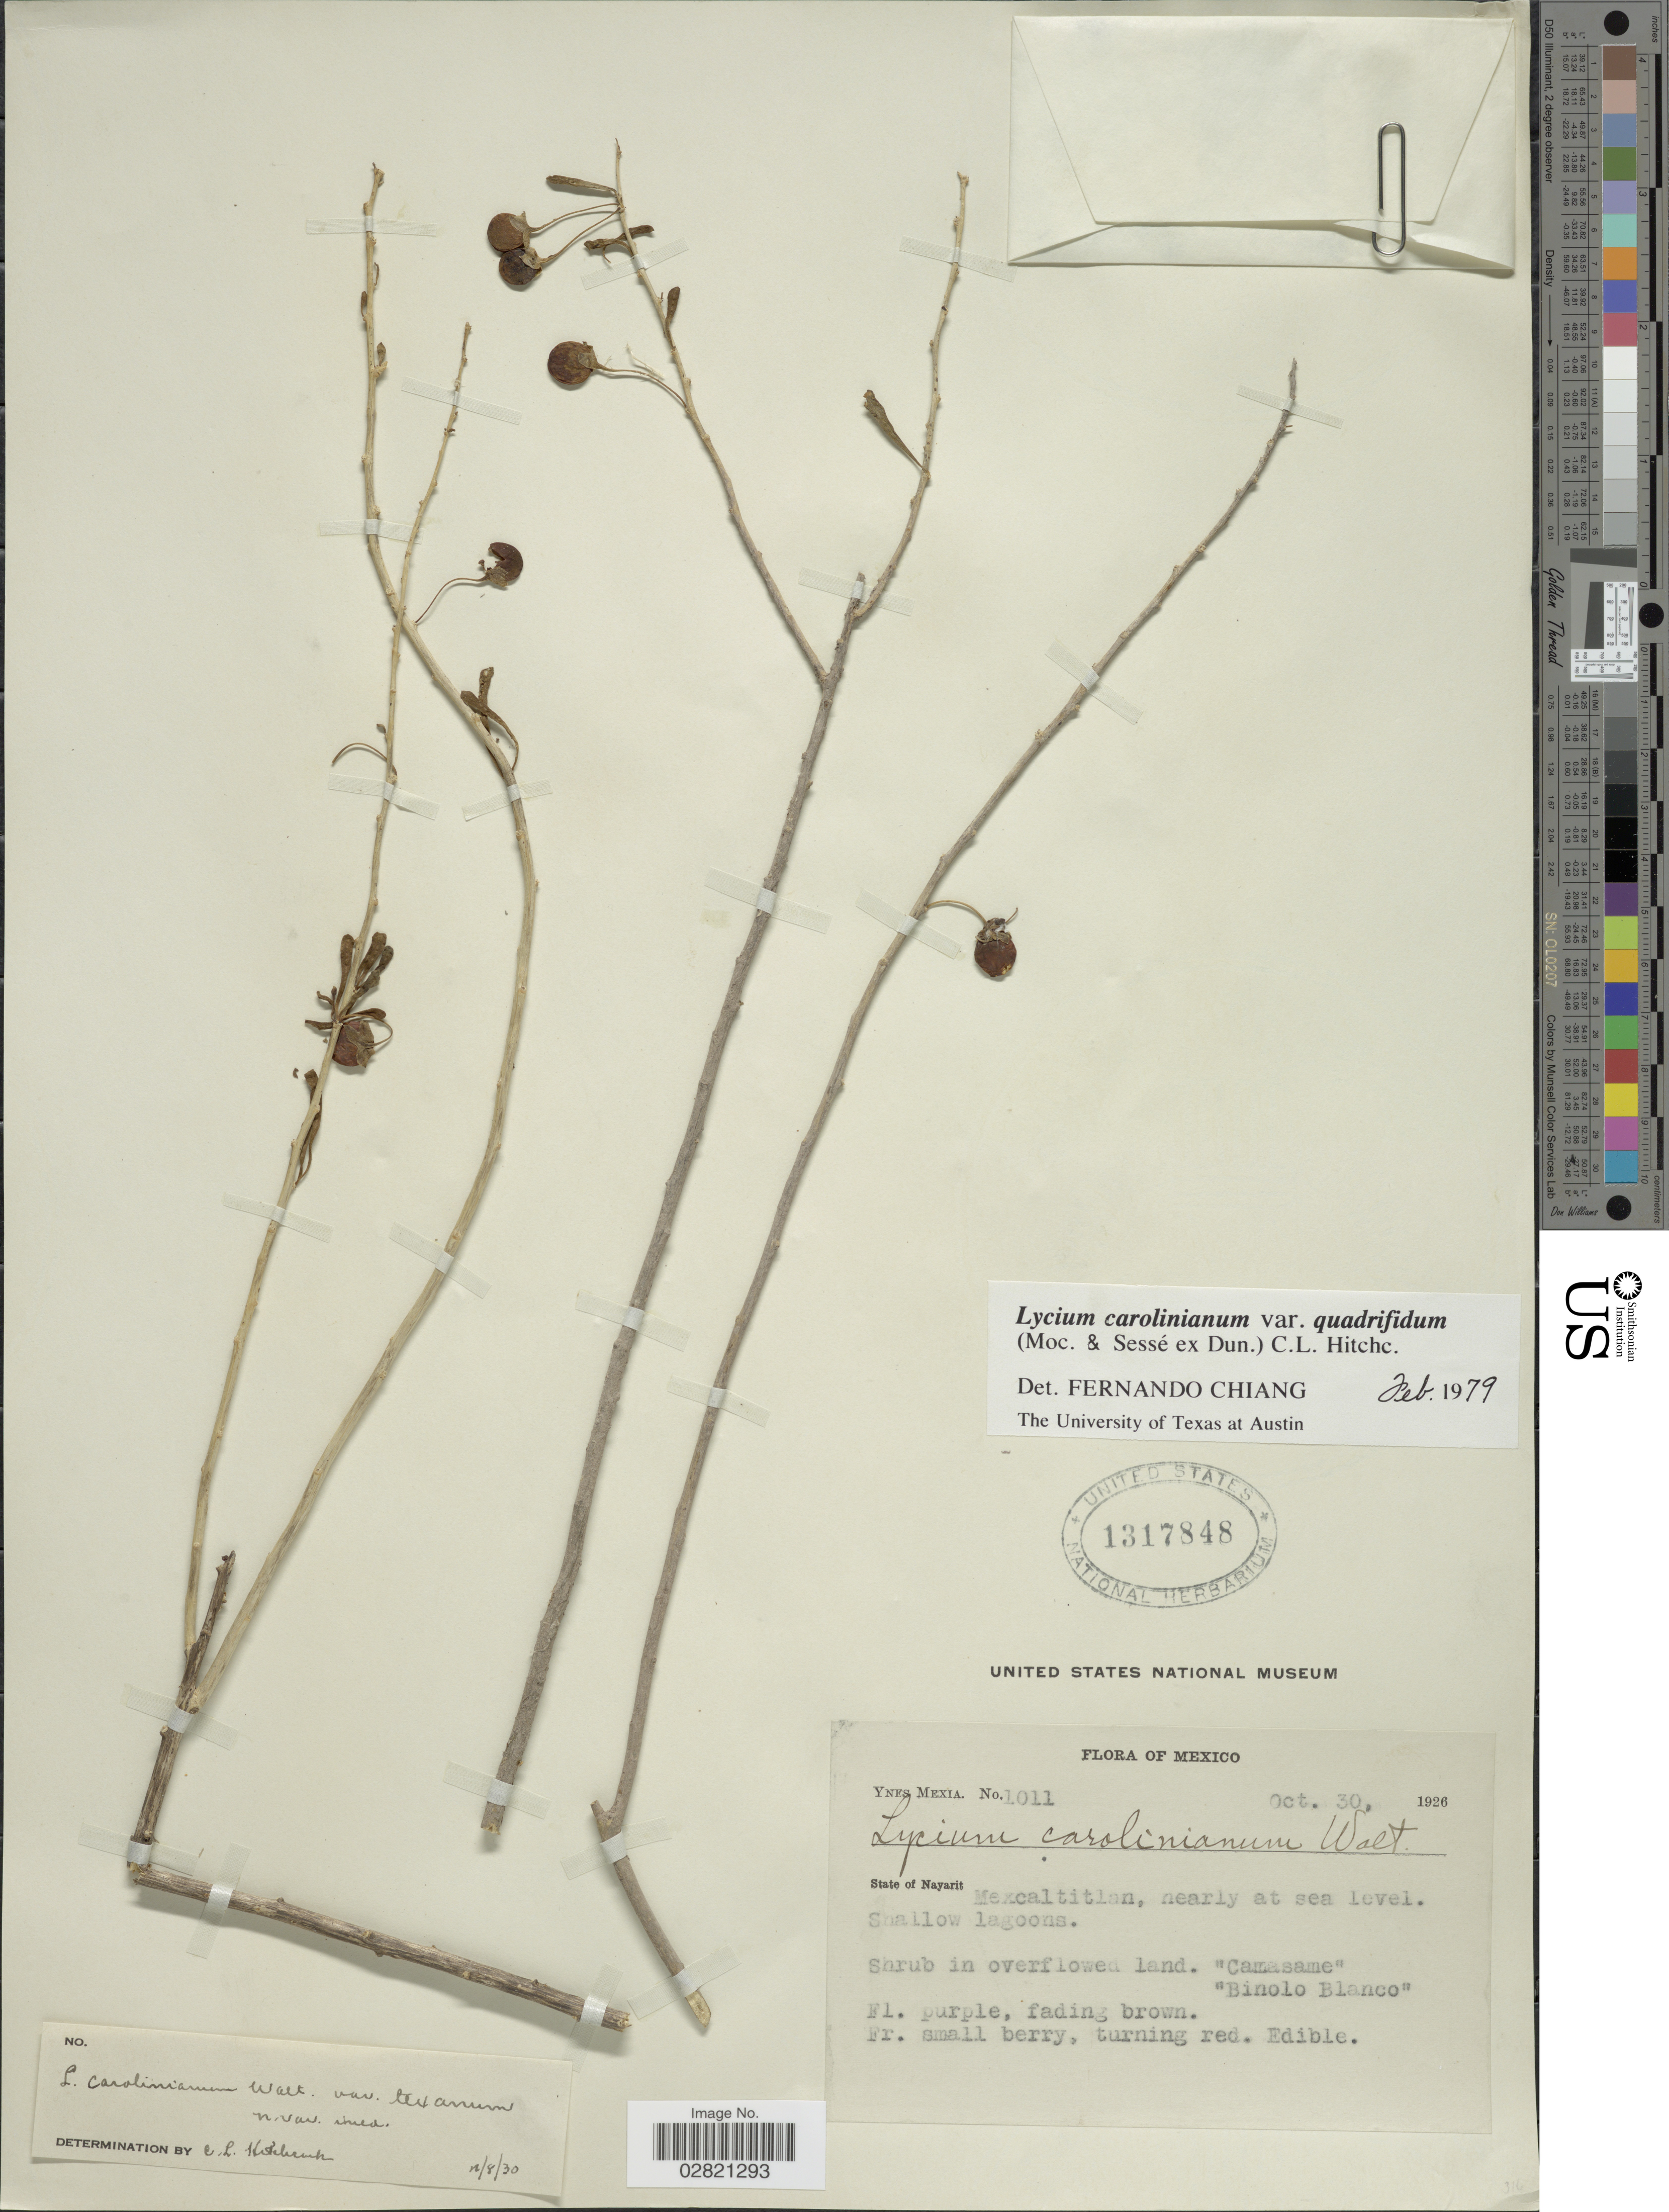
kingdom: Plantae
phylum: Tracheophyta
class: Magnoliopsida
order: Solanales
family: Solanaceae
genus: Lycium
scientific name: Lycium carolinianum var. quadrifidum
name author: Walter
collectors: Y. Mexia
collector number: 1011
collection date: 1926-10-30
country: Mexico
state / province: Nayarit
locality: Mexcaltitlan.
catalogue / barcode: US 1317848